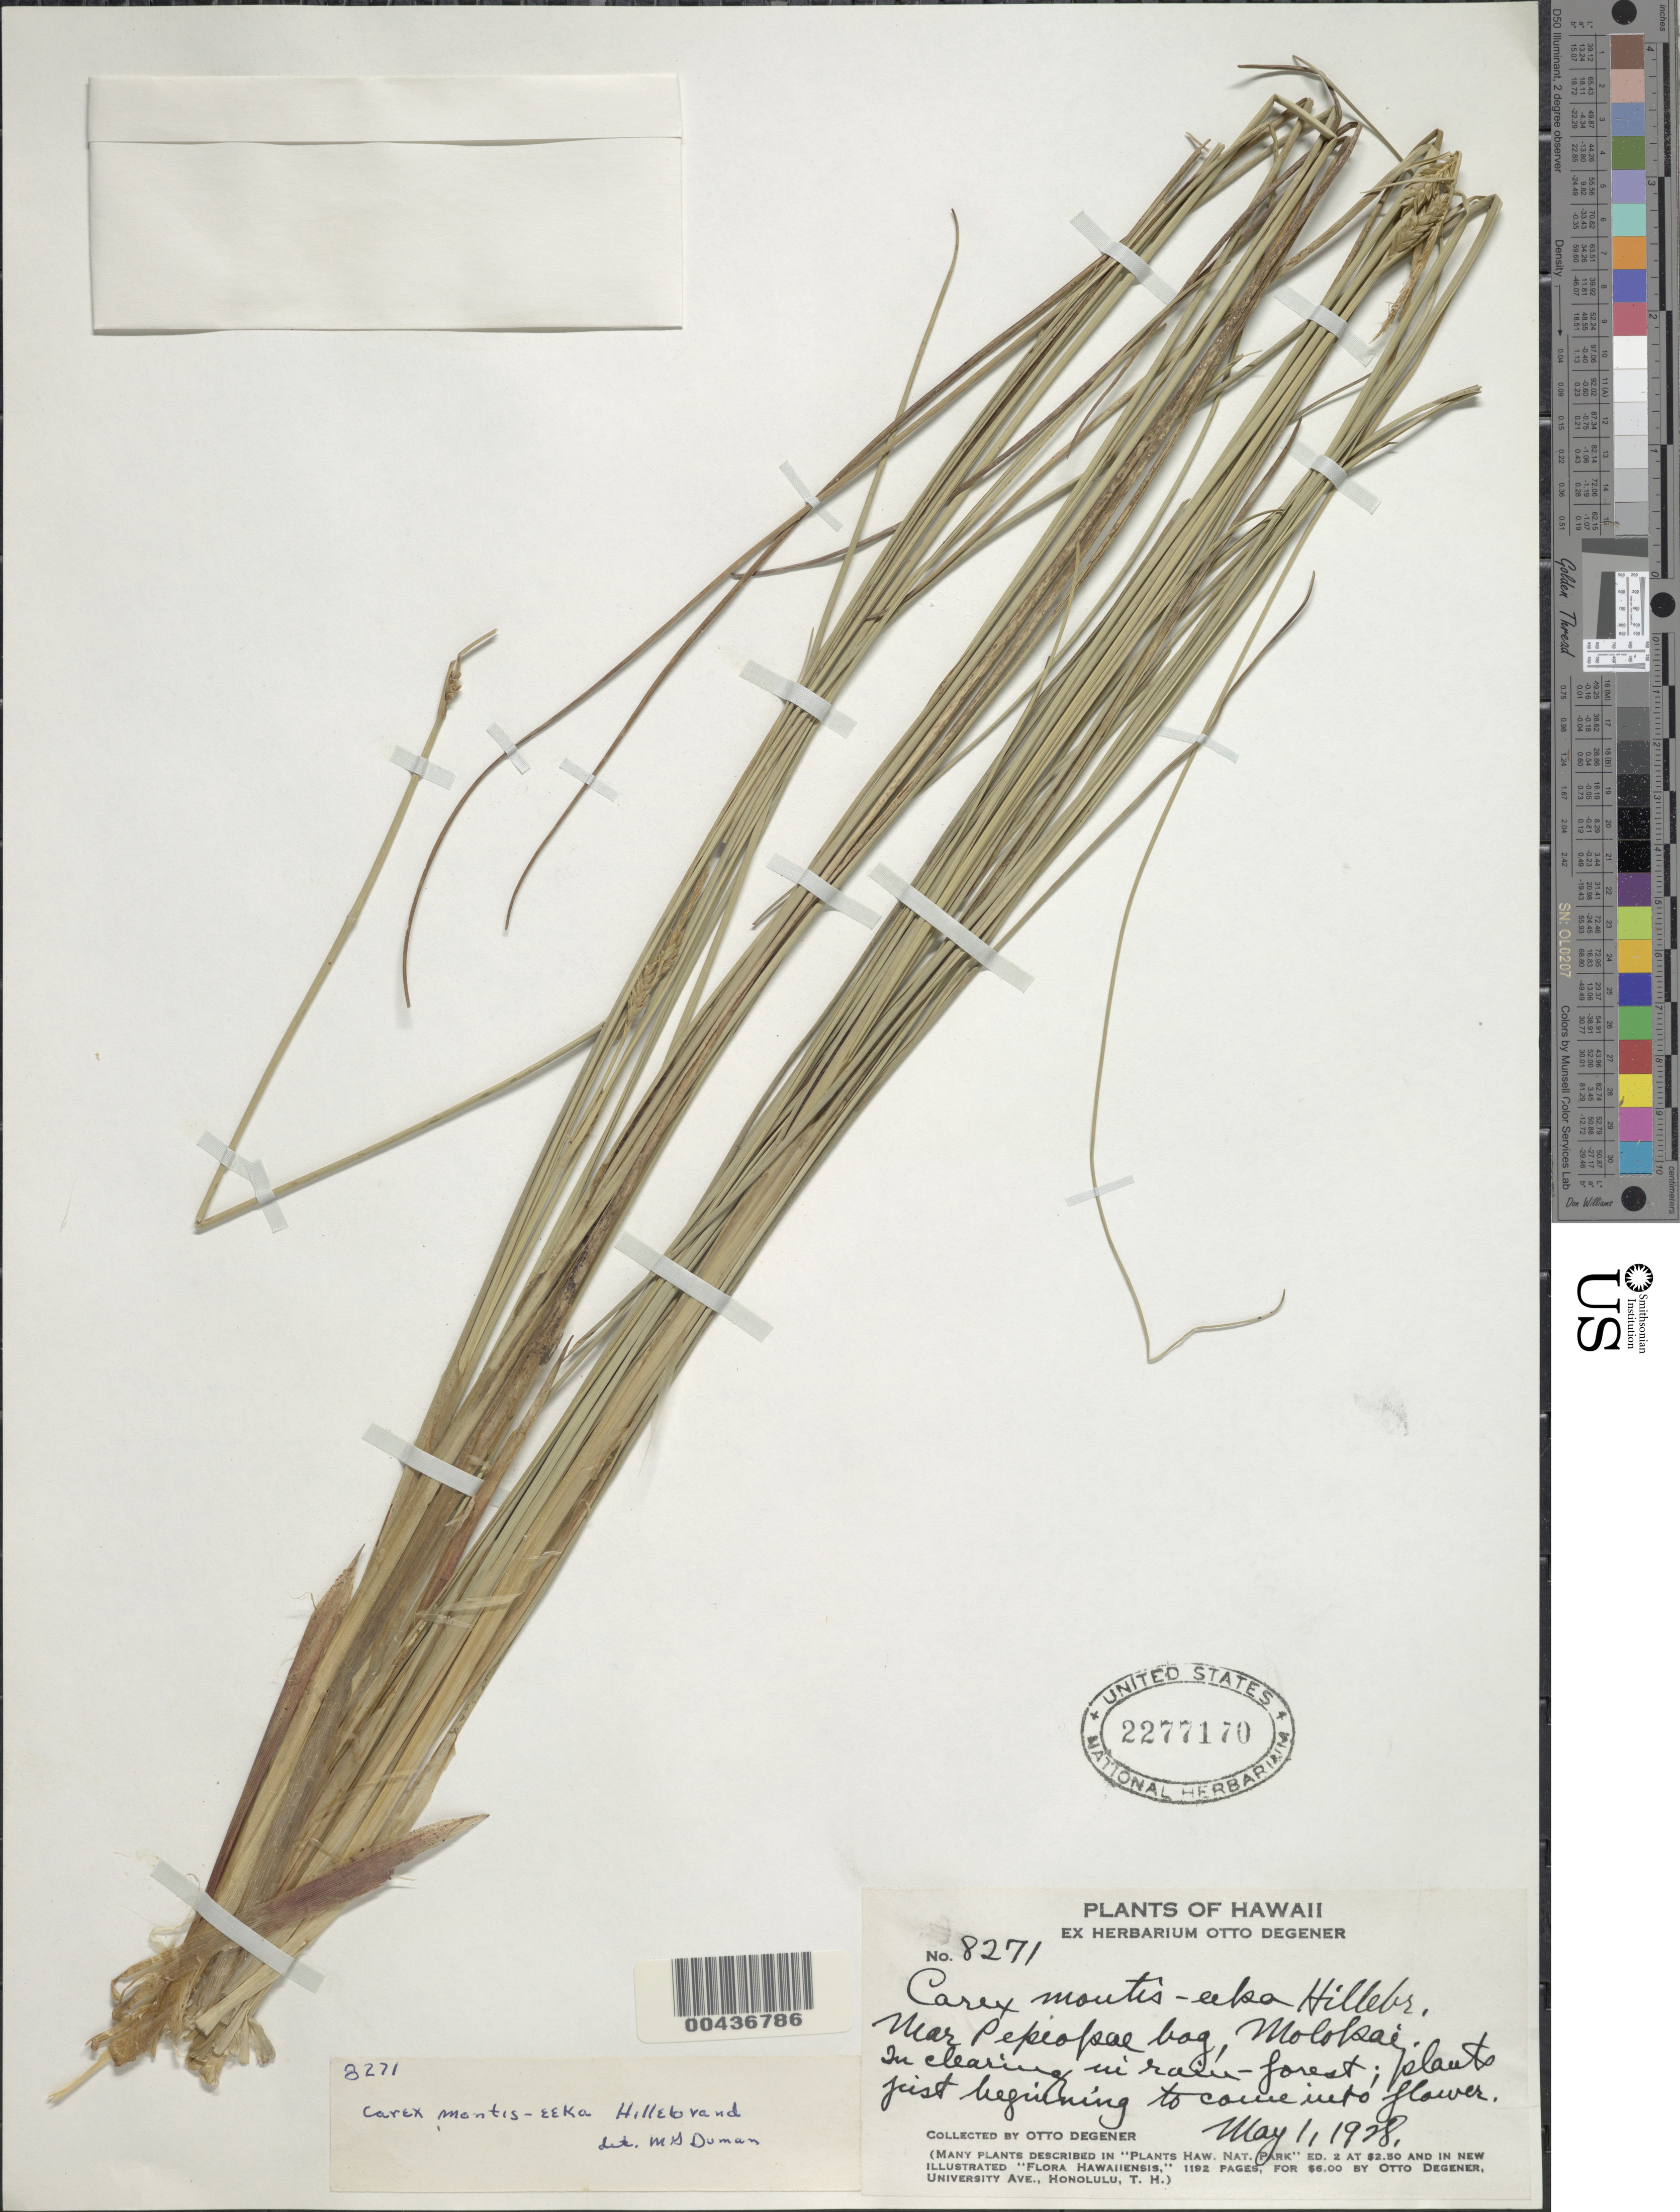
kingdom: Plantae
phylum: Tracheophyta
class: Liliopsida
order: Poales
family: Cyperaceae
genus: Carex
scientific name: Carex montis-eeka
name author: Hillebr.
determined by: Duman, M. G.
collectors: O. Degener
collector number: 8271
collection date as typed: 1 May 1928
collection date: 1928-05-01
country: United States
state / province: Hawaii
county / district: Maui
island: Moloka'i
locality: Near Pepiopae Bog, Molokai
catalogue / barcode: US 2277170